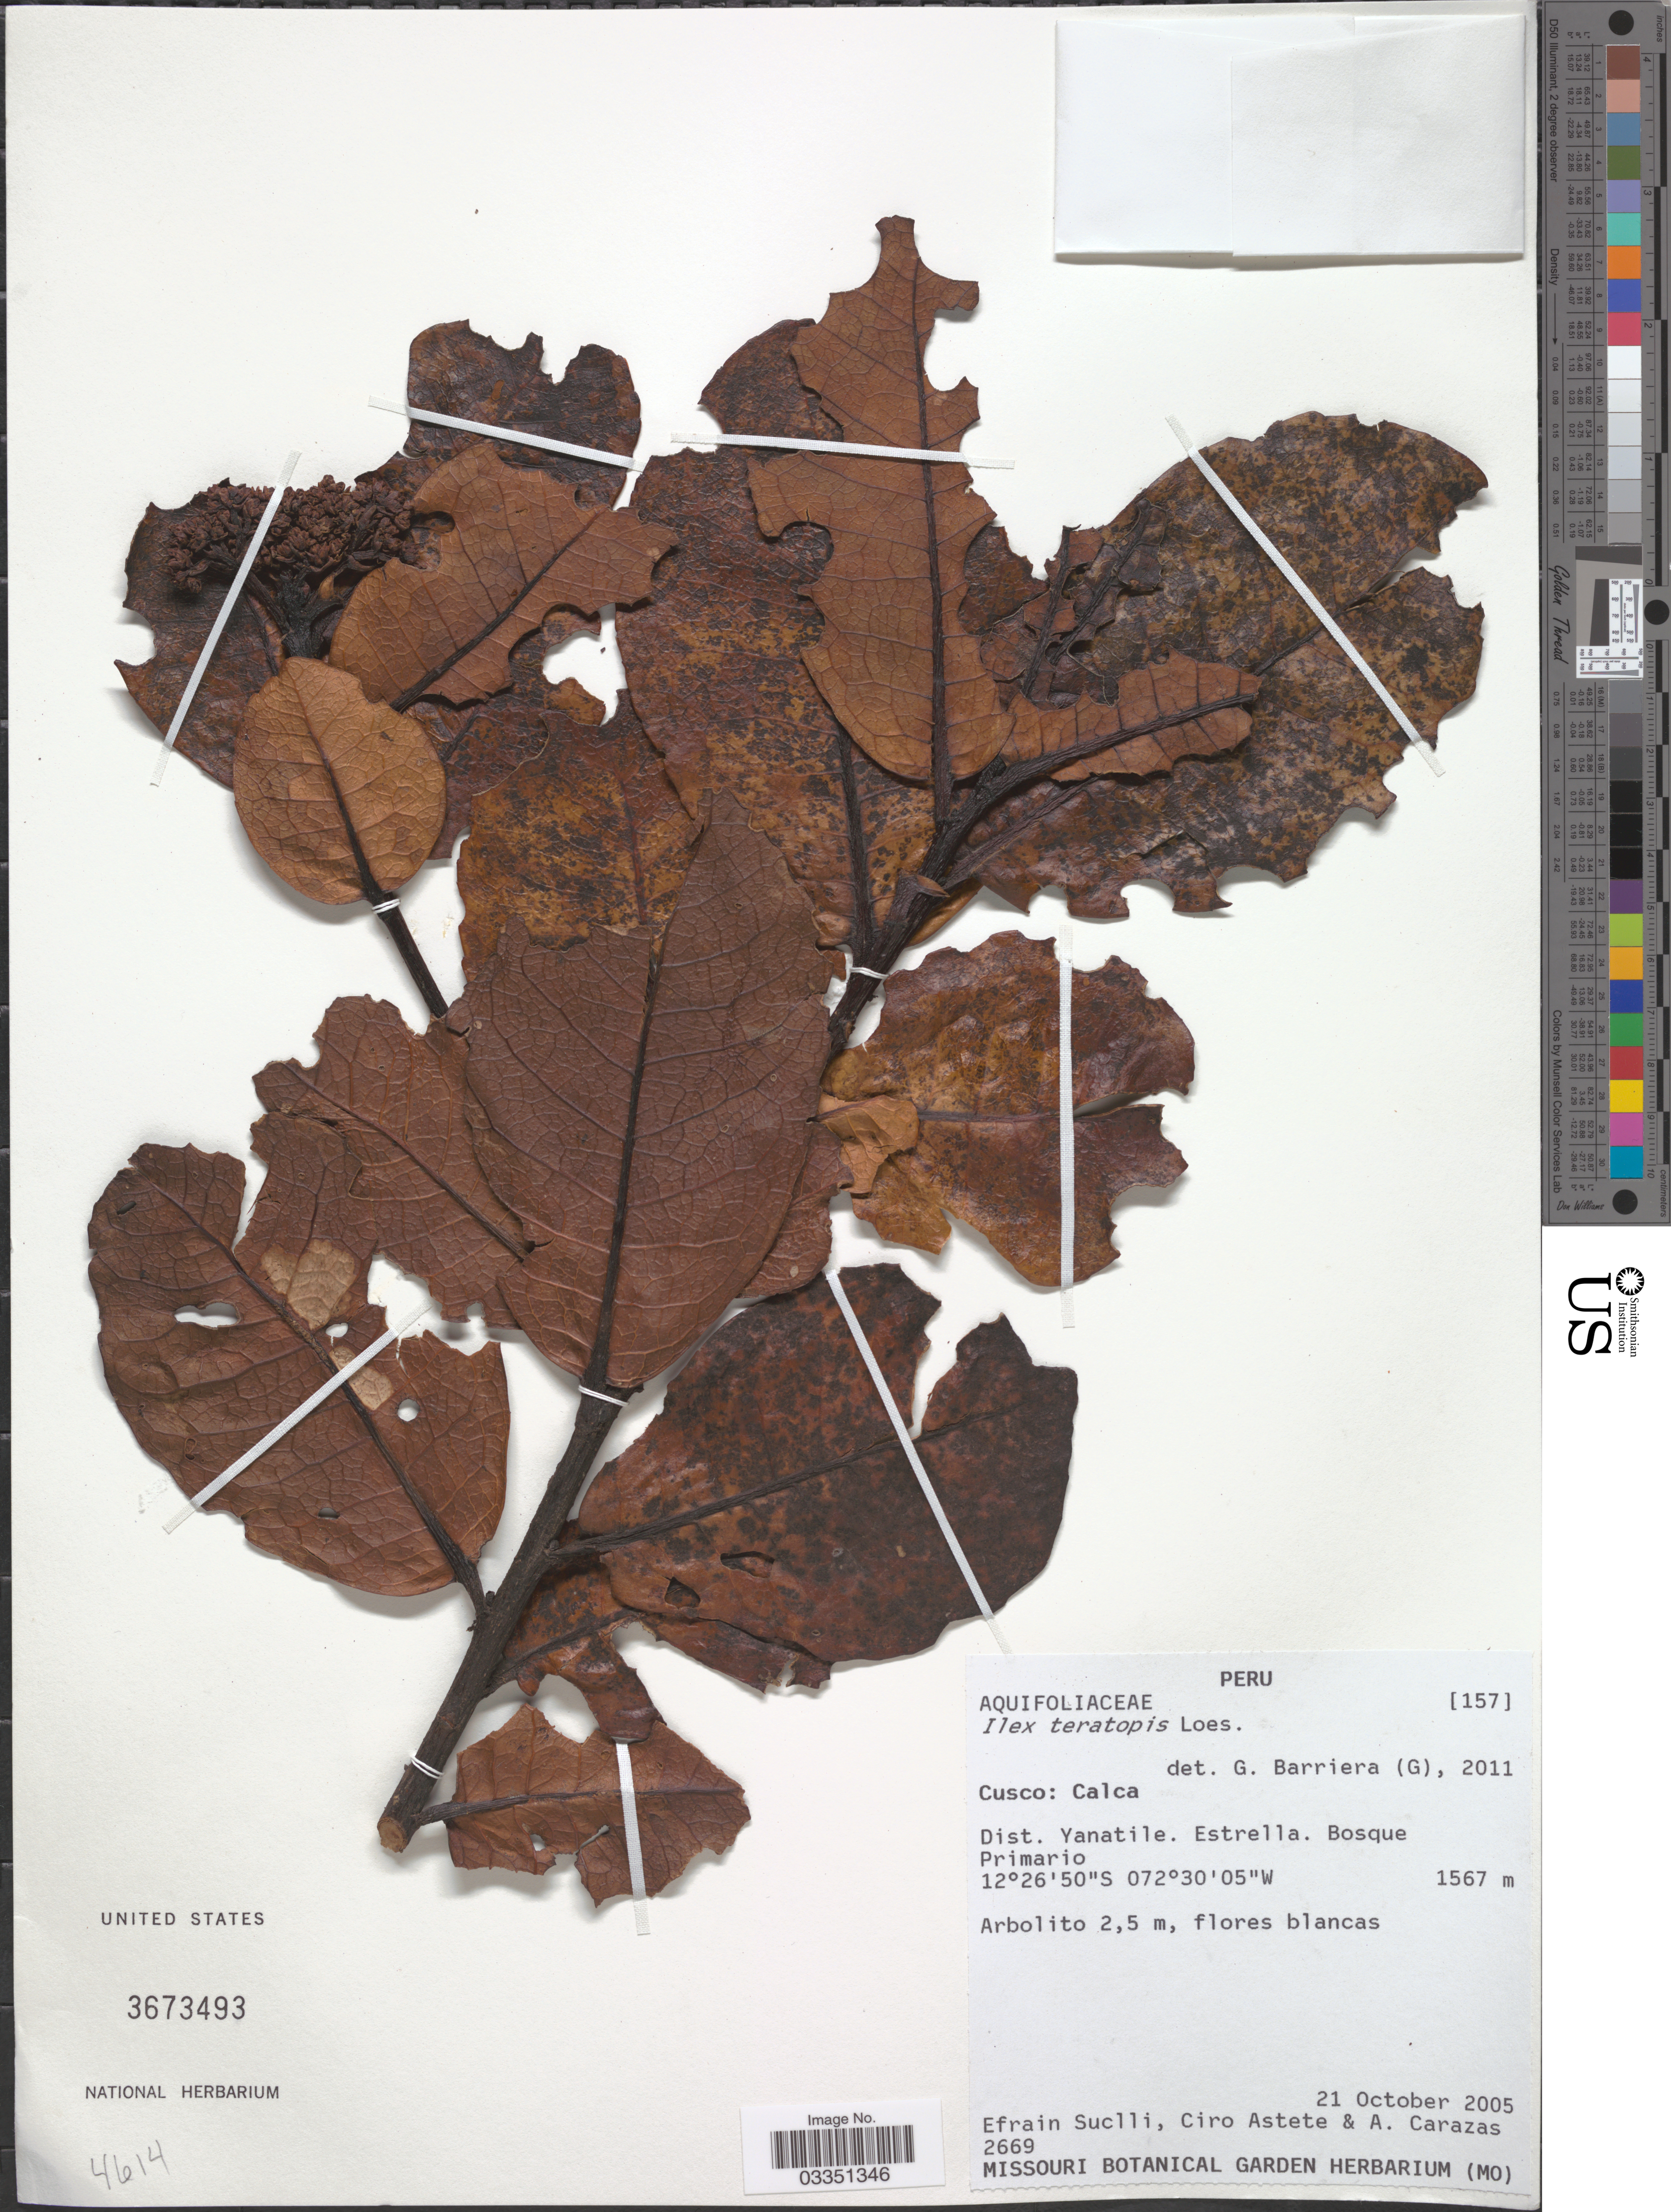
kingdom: Plantae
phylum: Tracheophyta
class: Magnoliopsida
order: Aquifoliales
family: Aquifoliaceae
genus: Ilex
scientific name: Ilex teratopis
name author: Loes.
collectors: E. Suclli, C. Astete & A. Carazas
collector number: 2669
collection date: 2005-10-21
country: Peru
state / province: Cusco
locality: Calca. Dist. Yanatile. Estrella. Bosque Primario.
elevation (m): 1567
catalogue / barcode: US 3673493